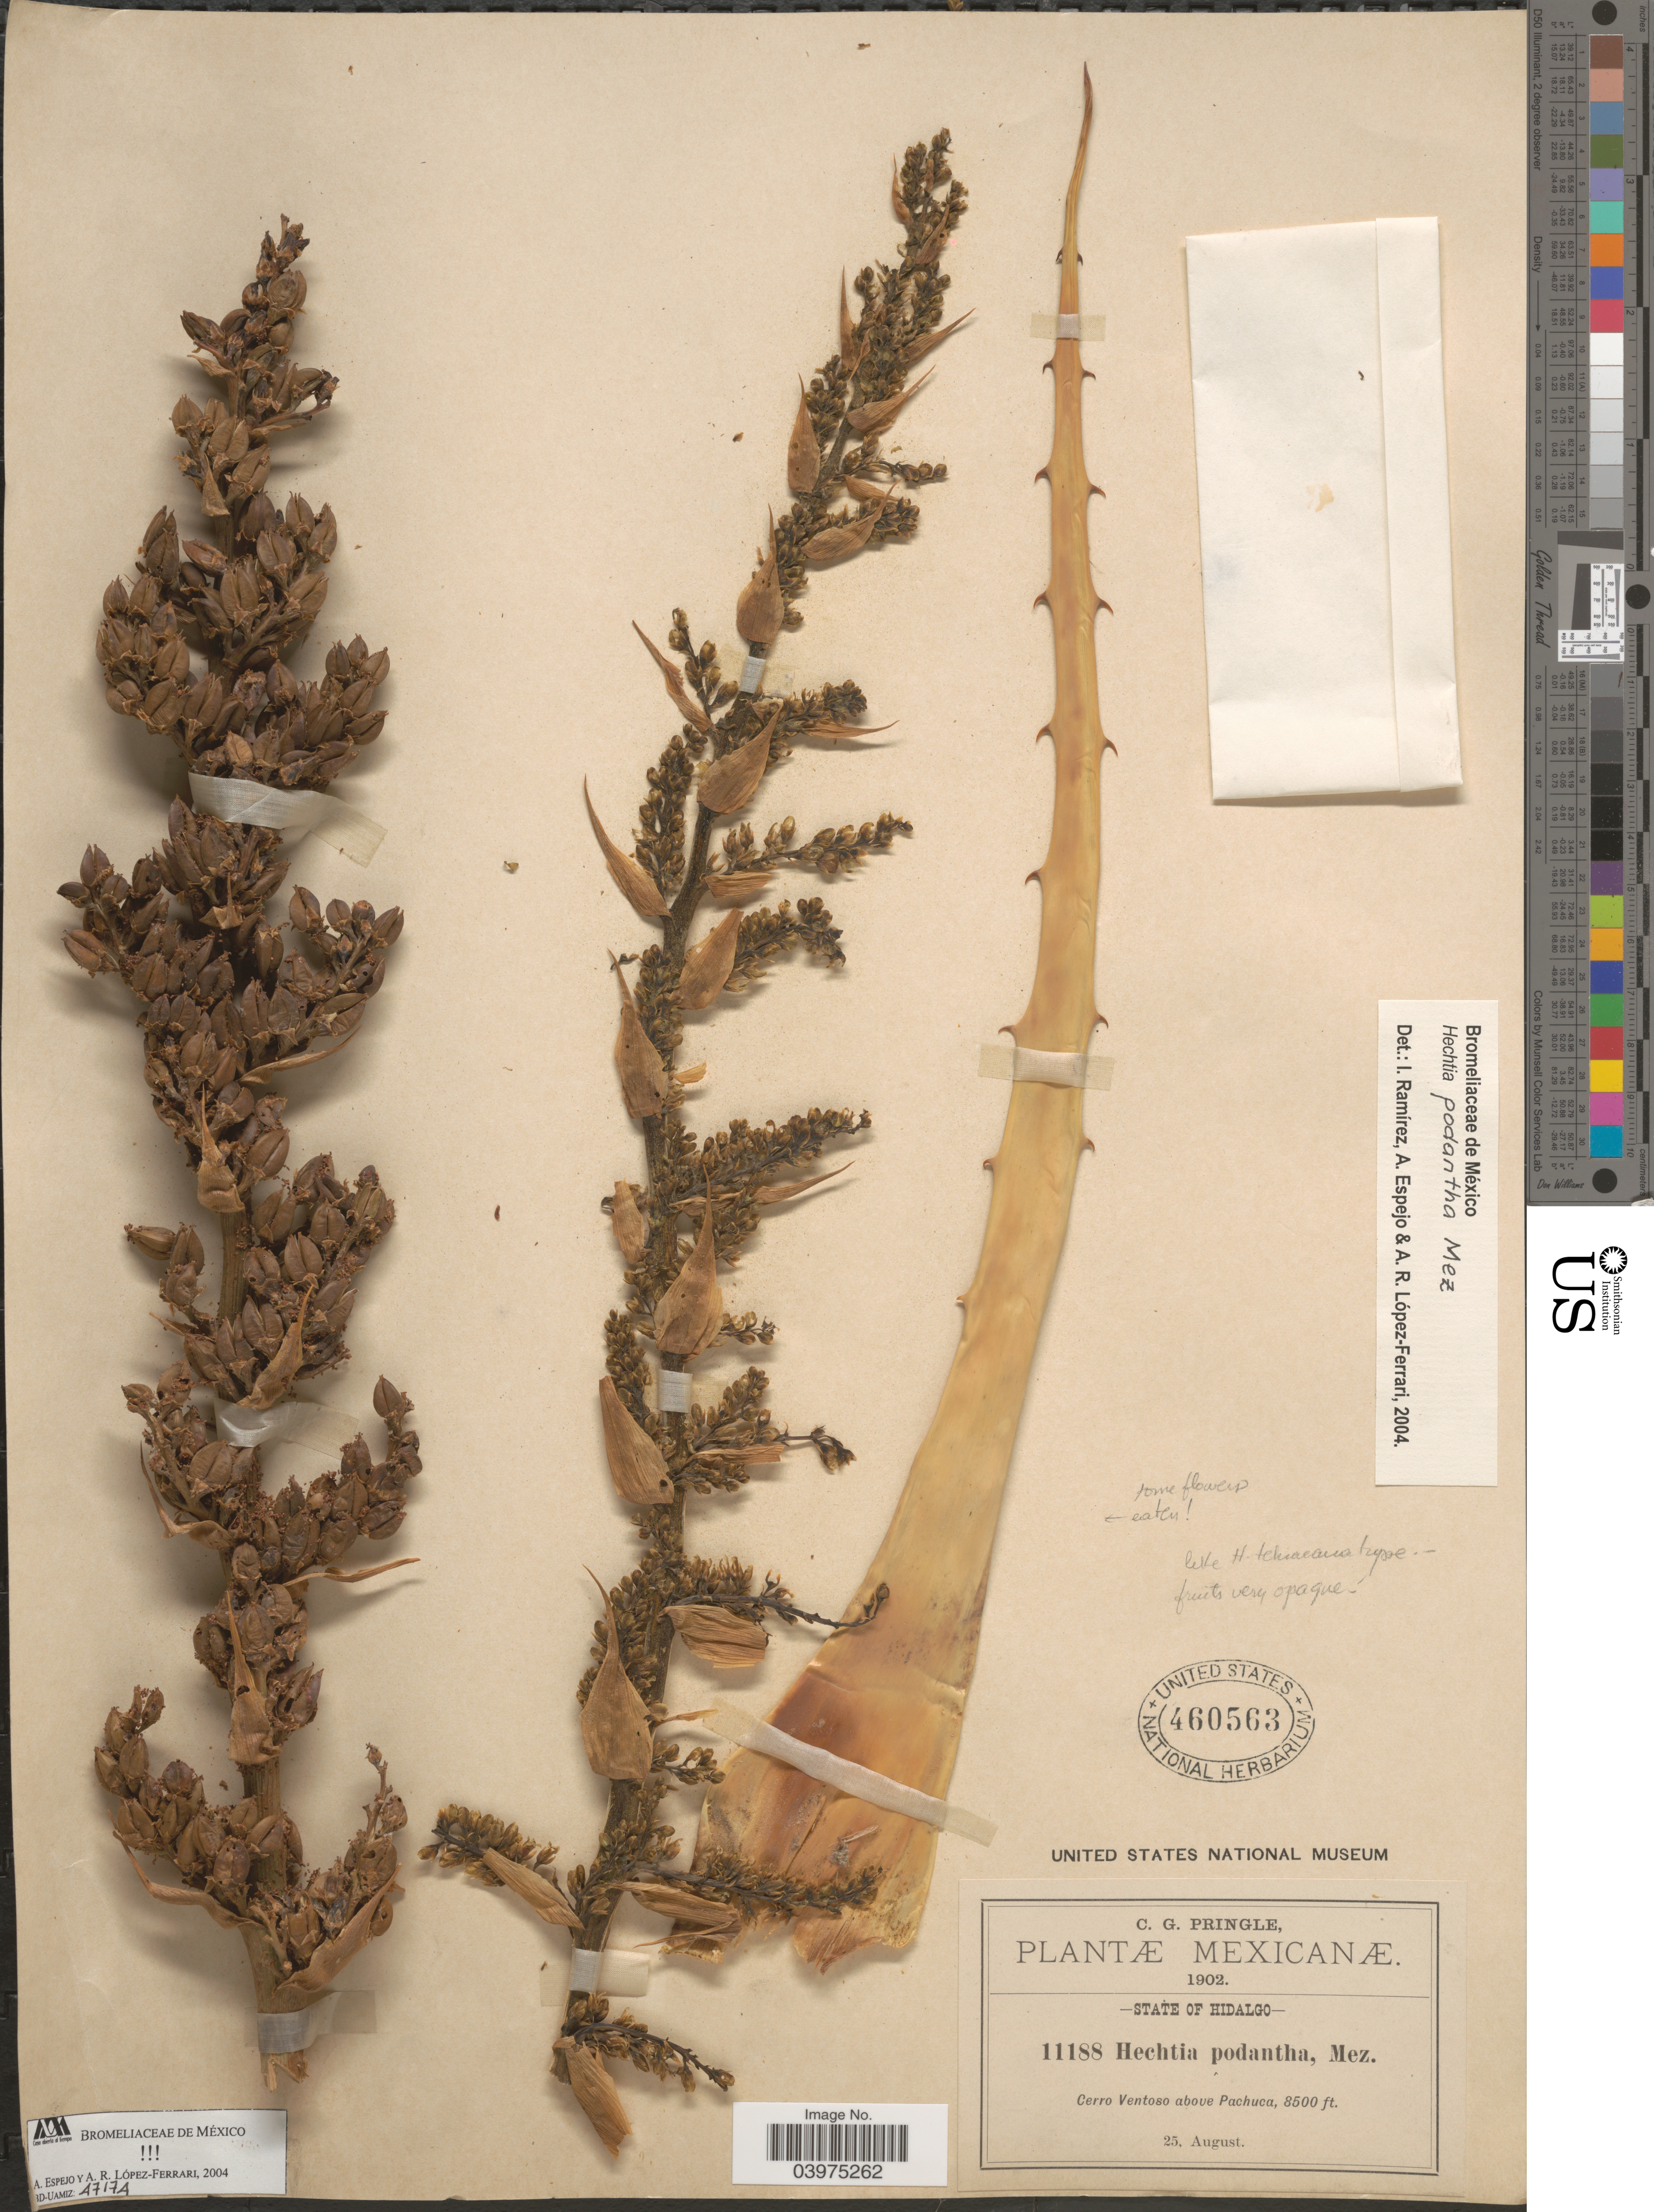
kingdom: Plantae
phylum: Tracheophyta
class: Liliopsida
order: Poales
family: Bromeliaceae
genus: Hechtia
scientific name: Hechtia podantha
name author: Mez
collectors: C. G. Pringle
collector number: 11188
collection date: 1902-08-25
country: Mexico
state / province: Hidalgo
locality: Cerro Ventoso above Pachuca.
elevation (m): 2591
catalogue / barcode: US 460563